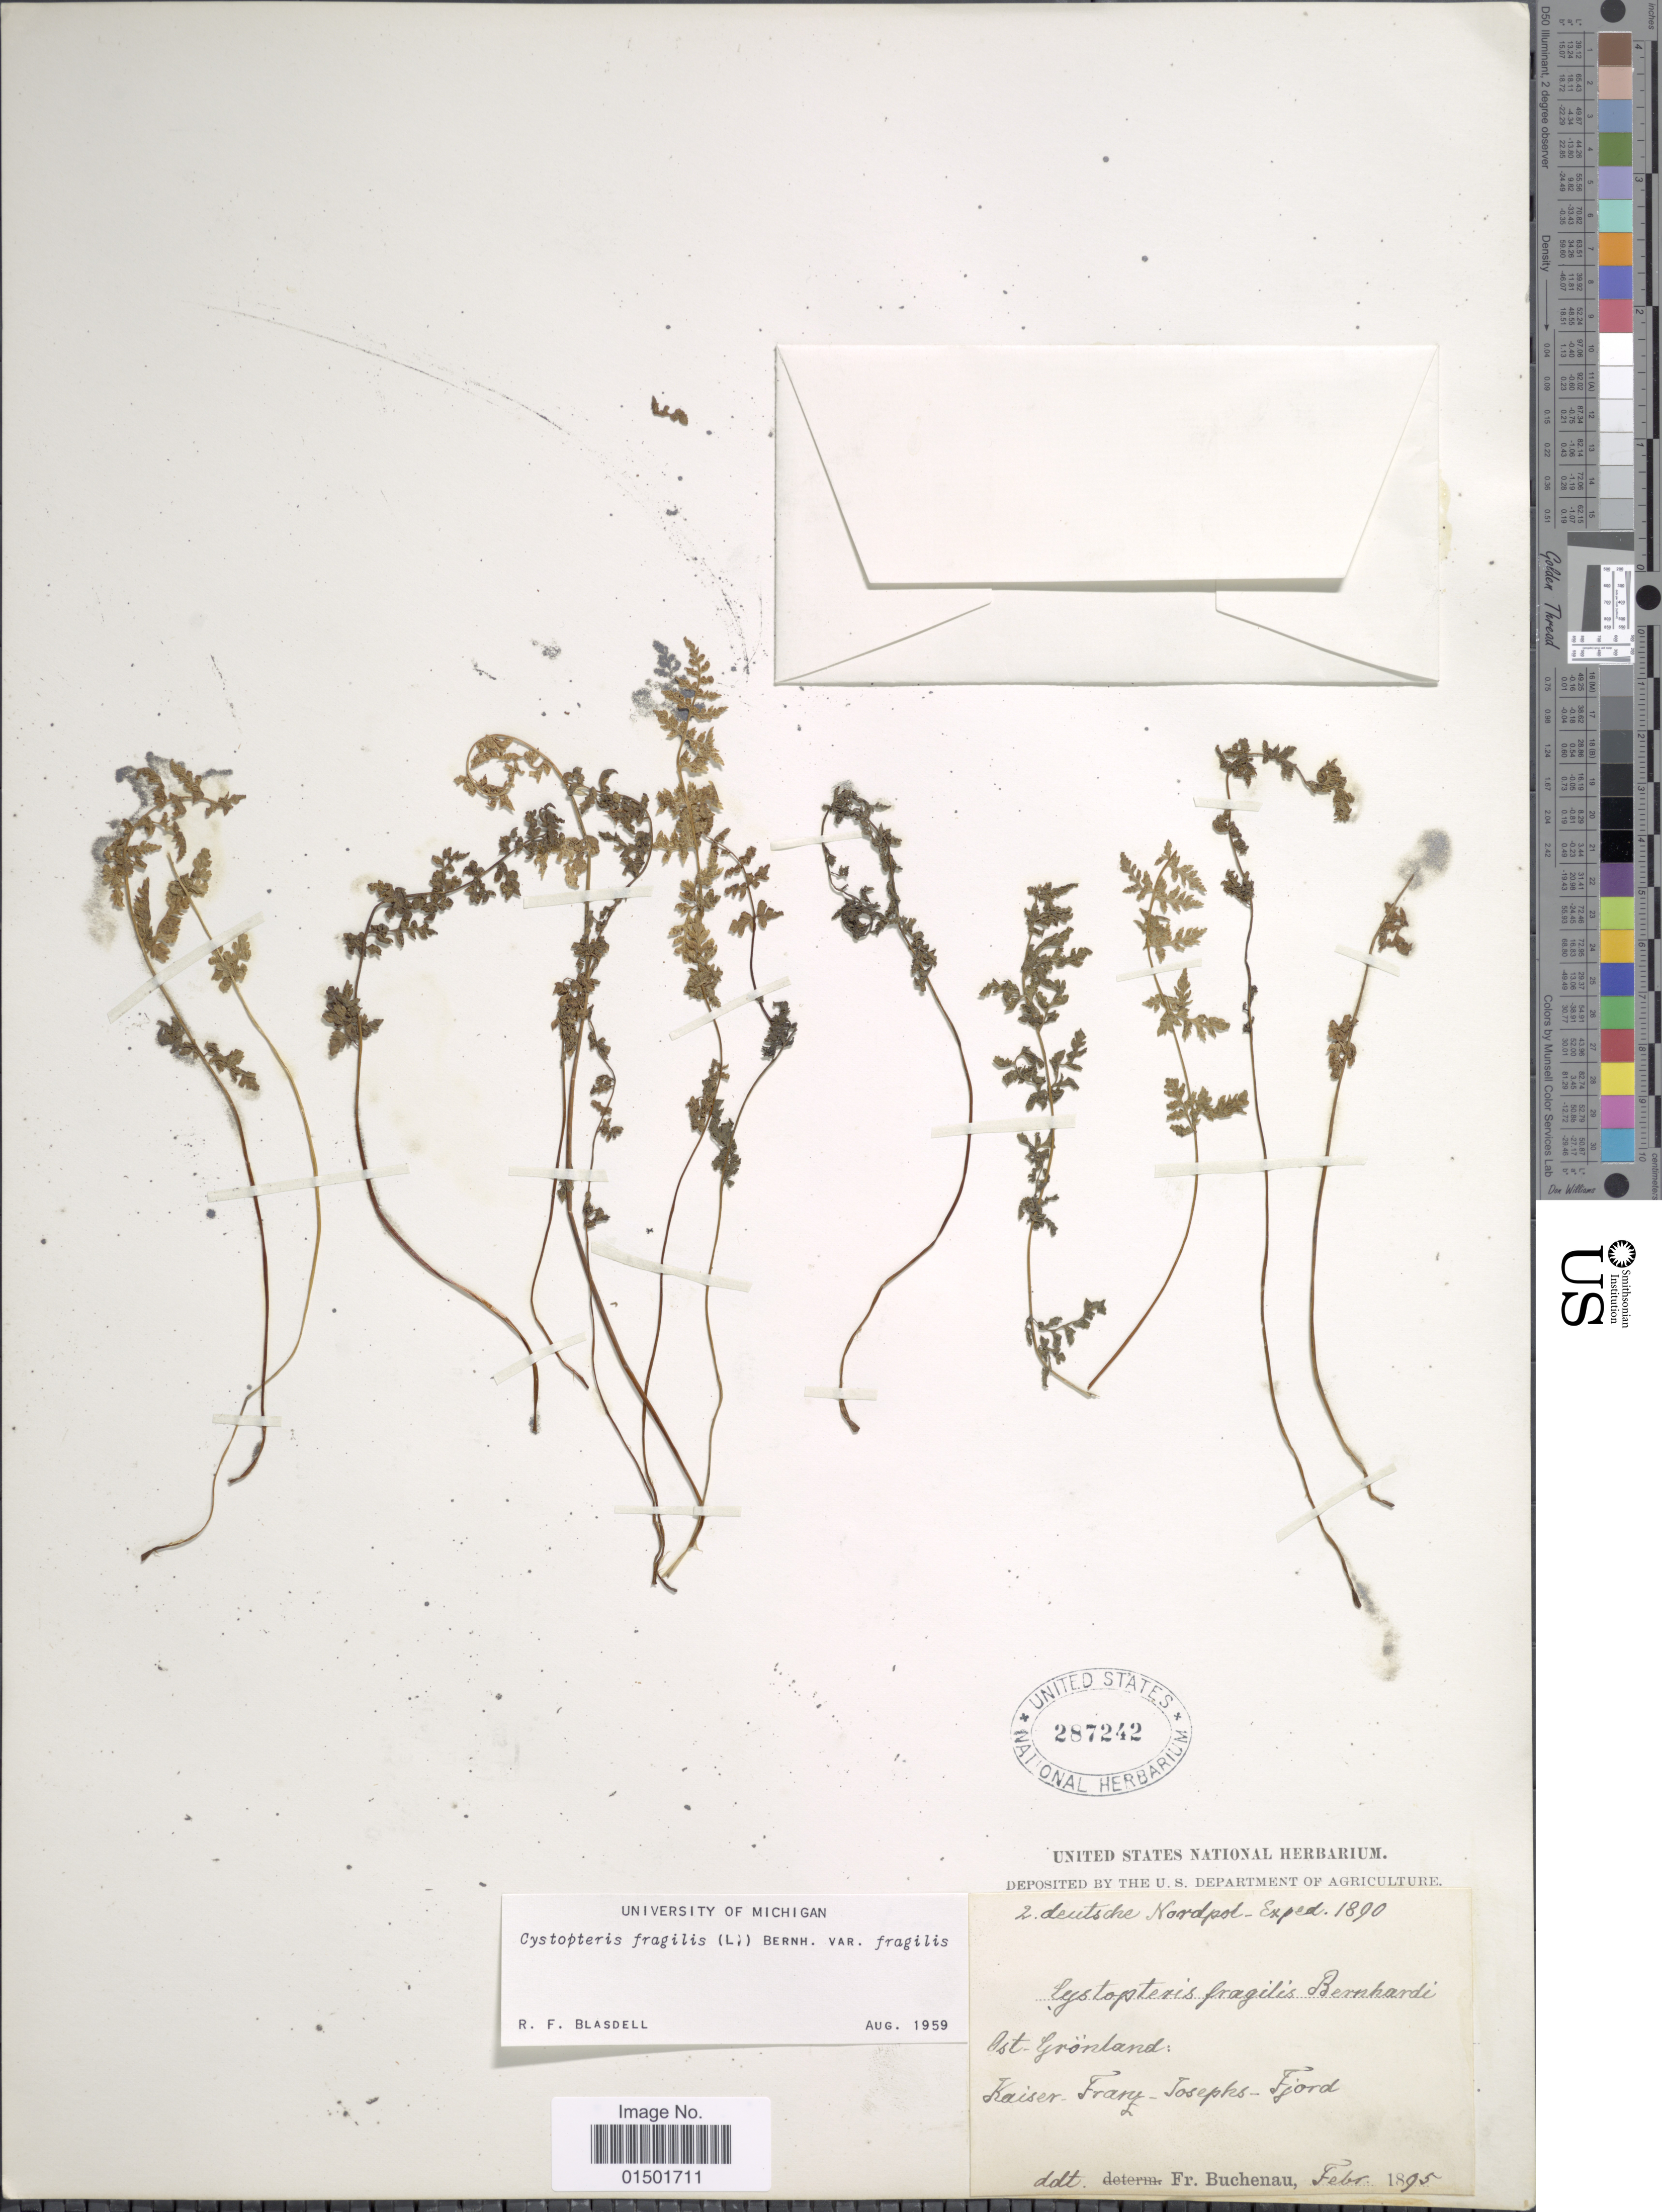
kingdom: Plantae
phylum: Tracheophyta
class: Polypodiopsida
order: Polypodiales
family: Cystopteridaceae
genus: Cystopteris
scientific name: Cystopteris fragilis var. fragilis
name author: (L.) Bernh.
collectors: Zweite Deutsche Nordpol-Expedition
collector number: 2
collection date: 1890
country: Greenland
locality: West Gronland: Kaiser-Franz-Josephes-Fjord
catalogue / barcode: US 287242